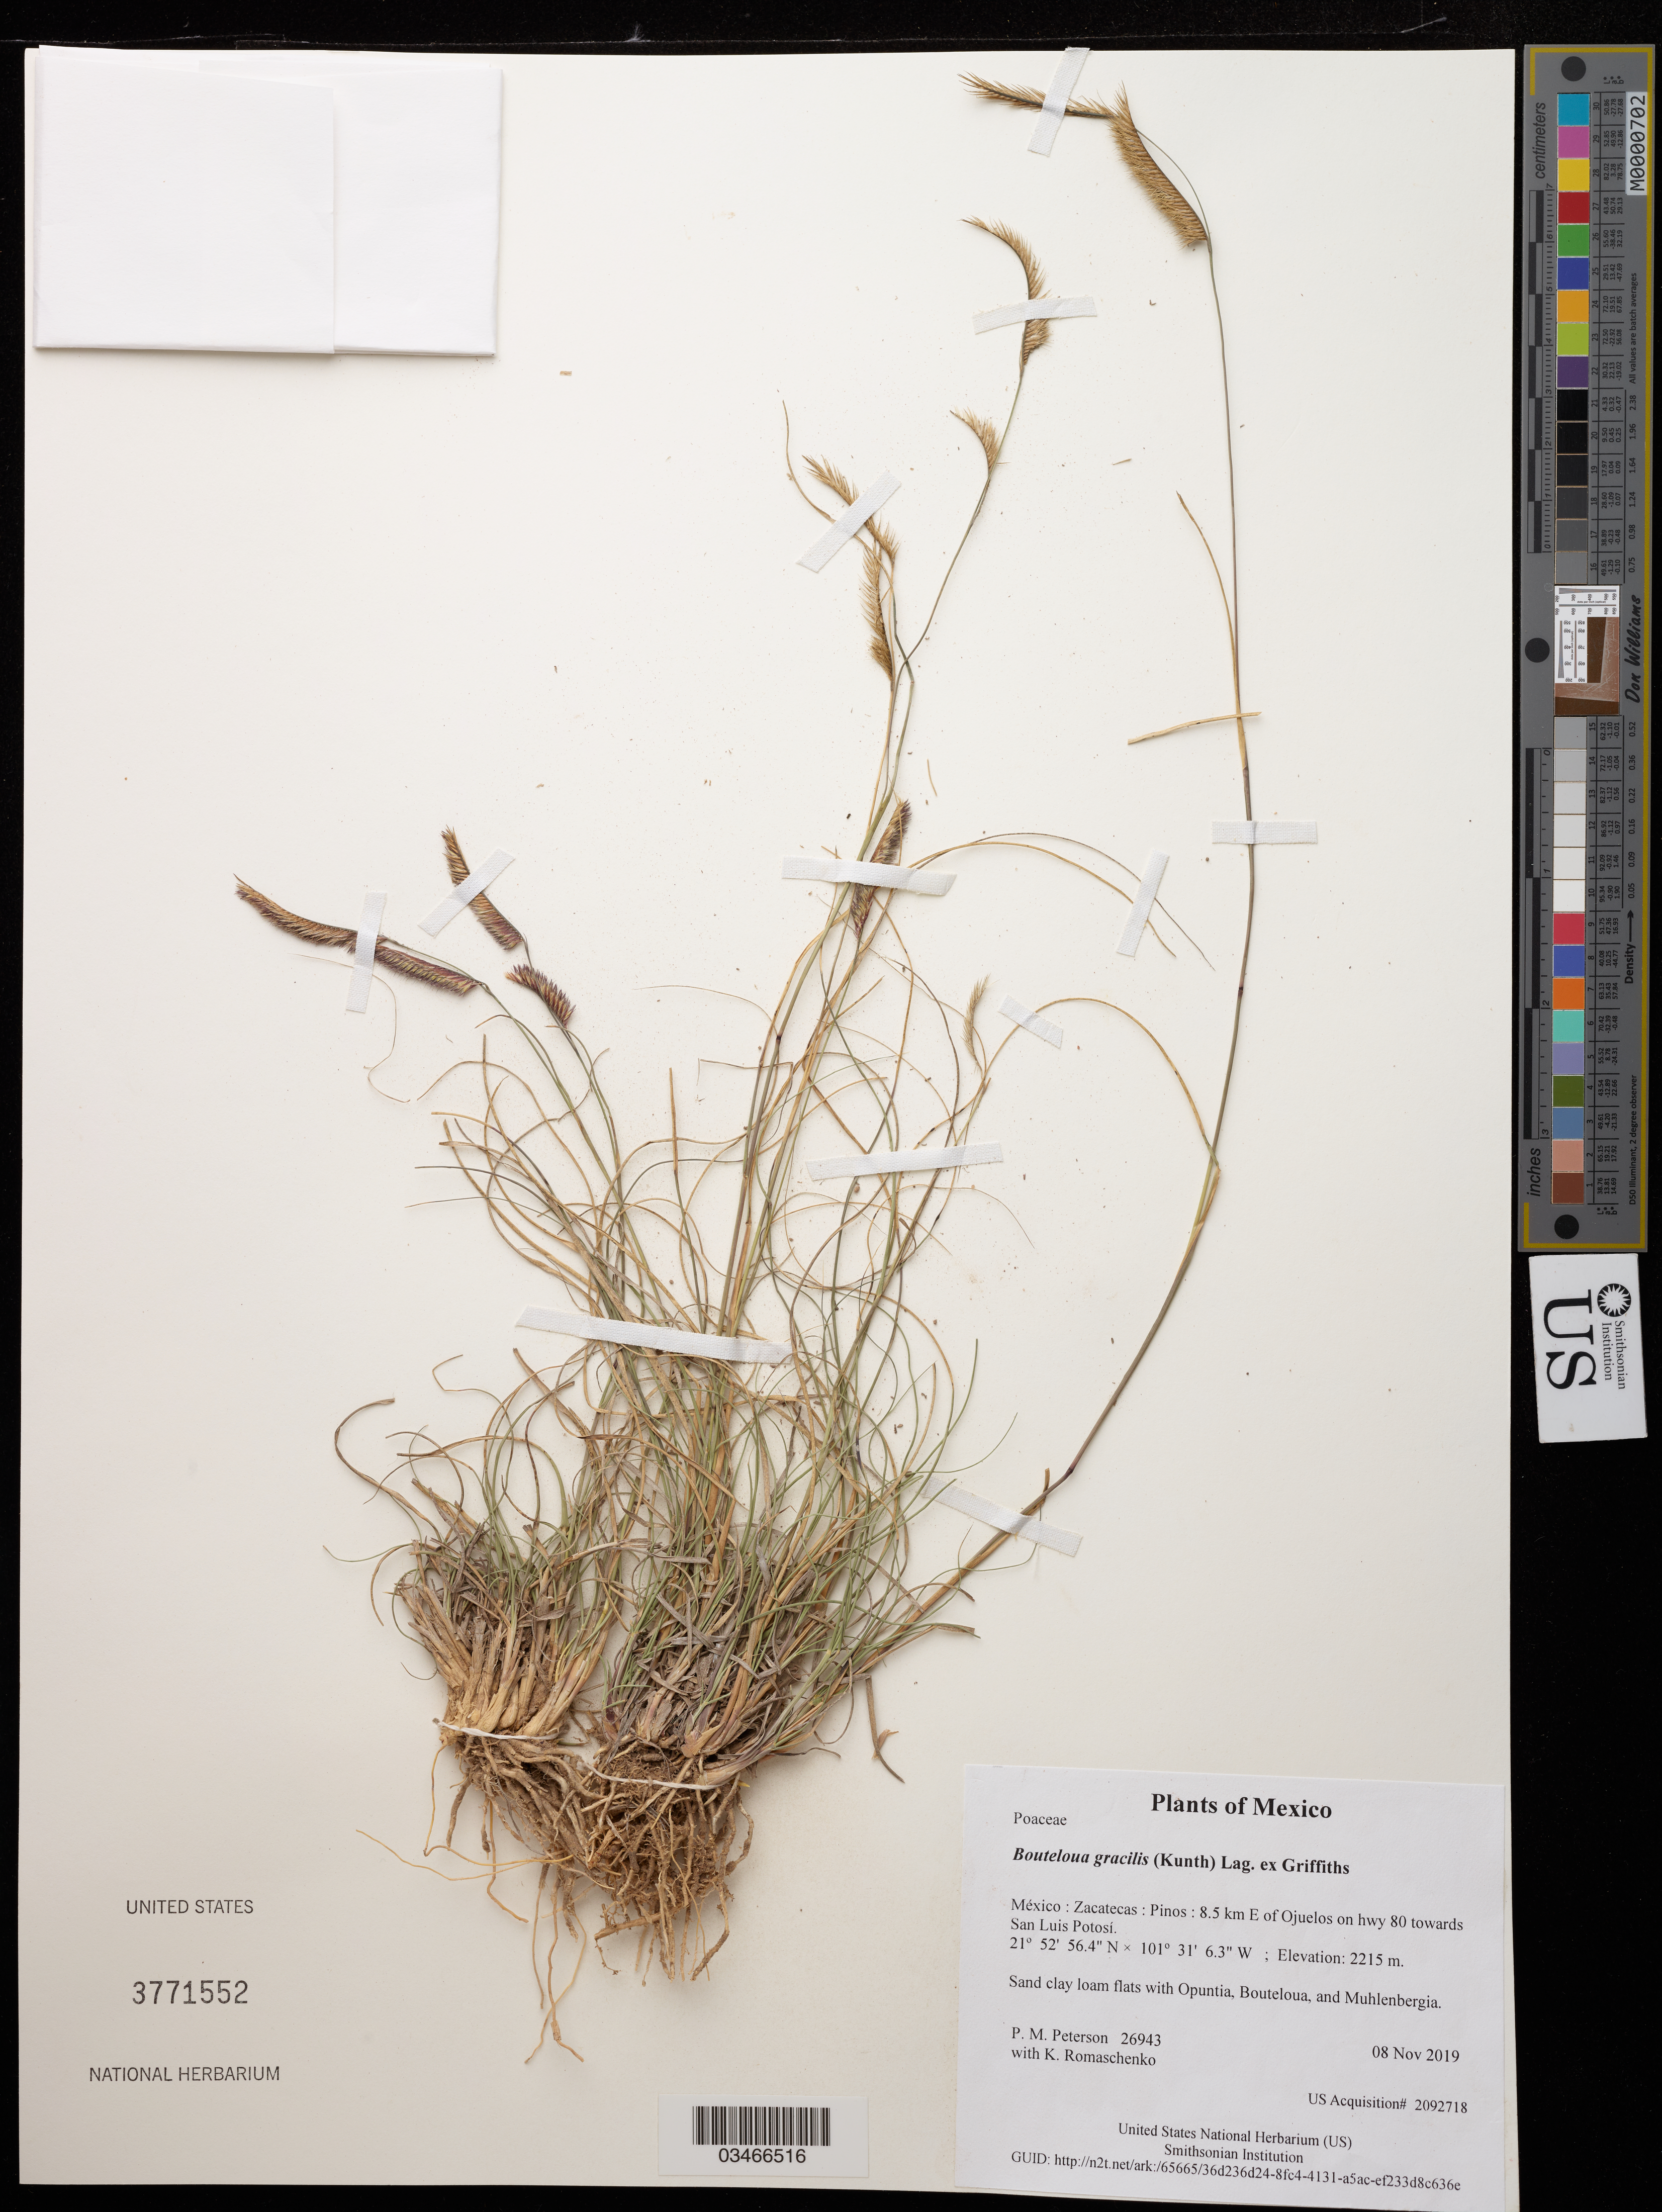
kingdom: Plantae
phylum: Tracheophyta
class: Liliopsida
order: Poales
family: Poaceae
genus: Bouteloua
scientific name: Bouteloua gracilis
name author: (Kunth) Lag. ex Griffiths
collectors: P. M. Peterson & K. Romaschenko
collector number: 26943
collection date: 2019-11-19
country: México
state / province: México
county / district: Toluca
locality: Nevado de Toluca National Park, NE slopes of Nevado de Toluca, on walking path to Lago La Luna and Lago del Sol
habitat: Sand clay loam flats with Opuntia, Bouteloua, and Muhlenbergia.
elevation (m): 1263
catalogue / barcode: US 3771552